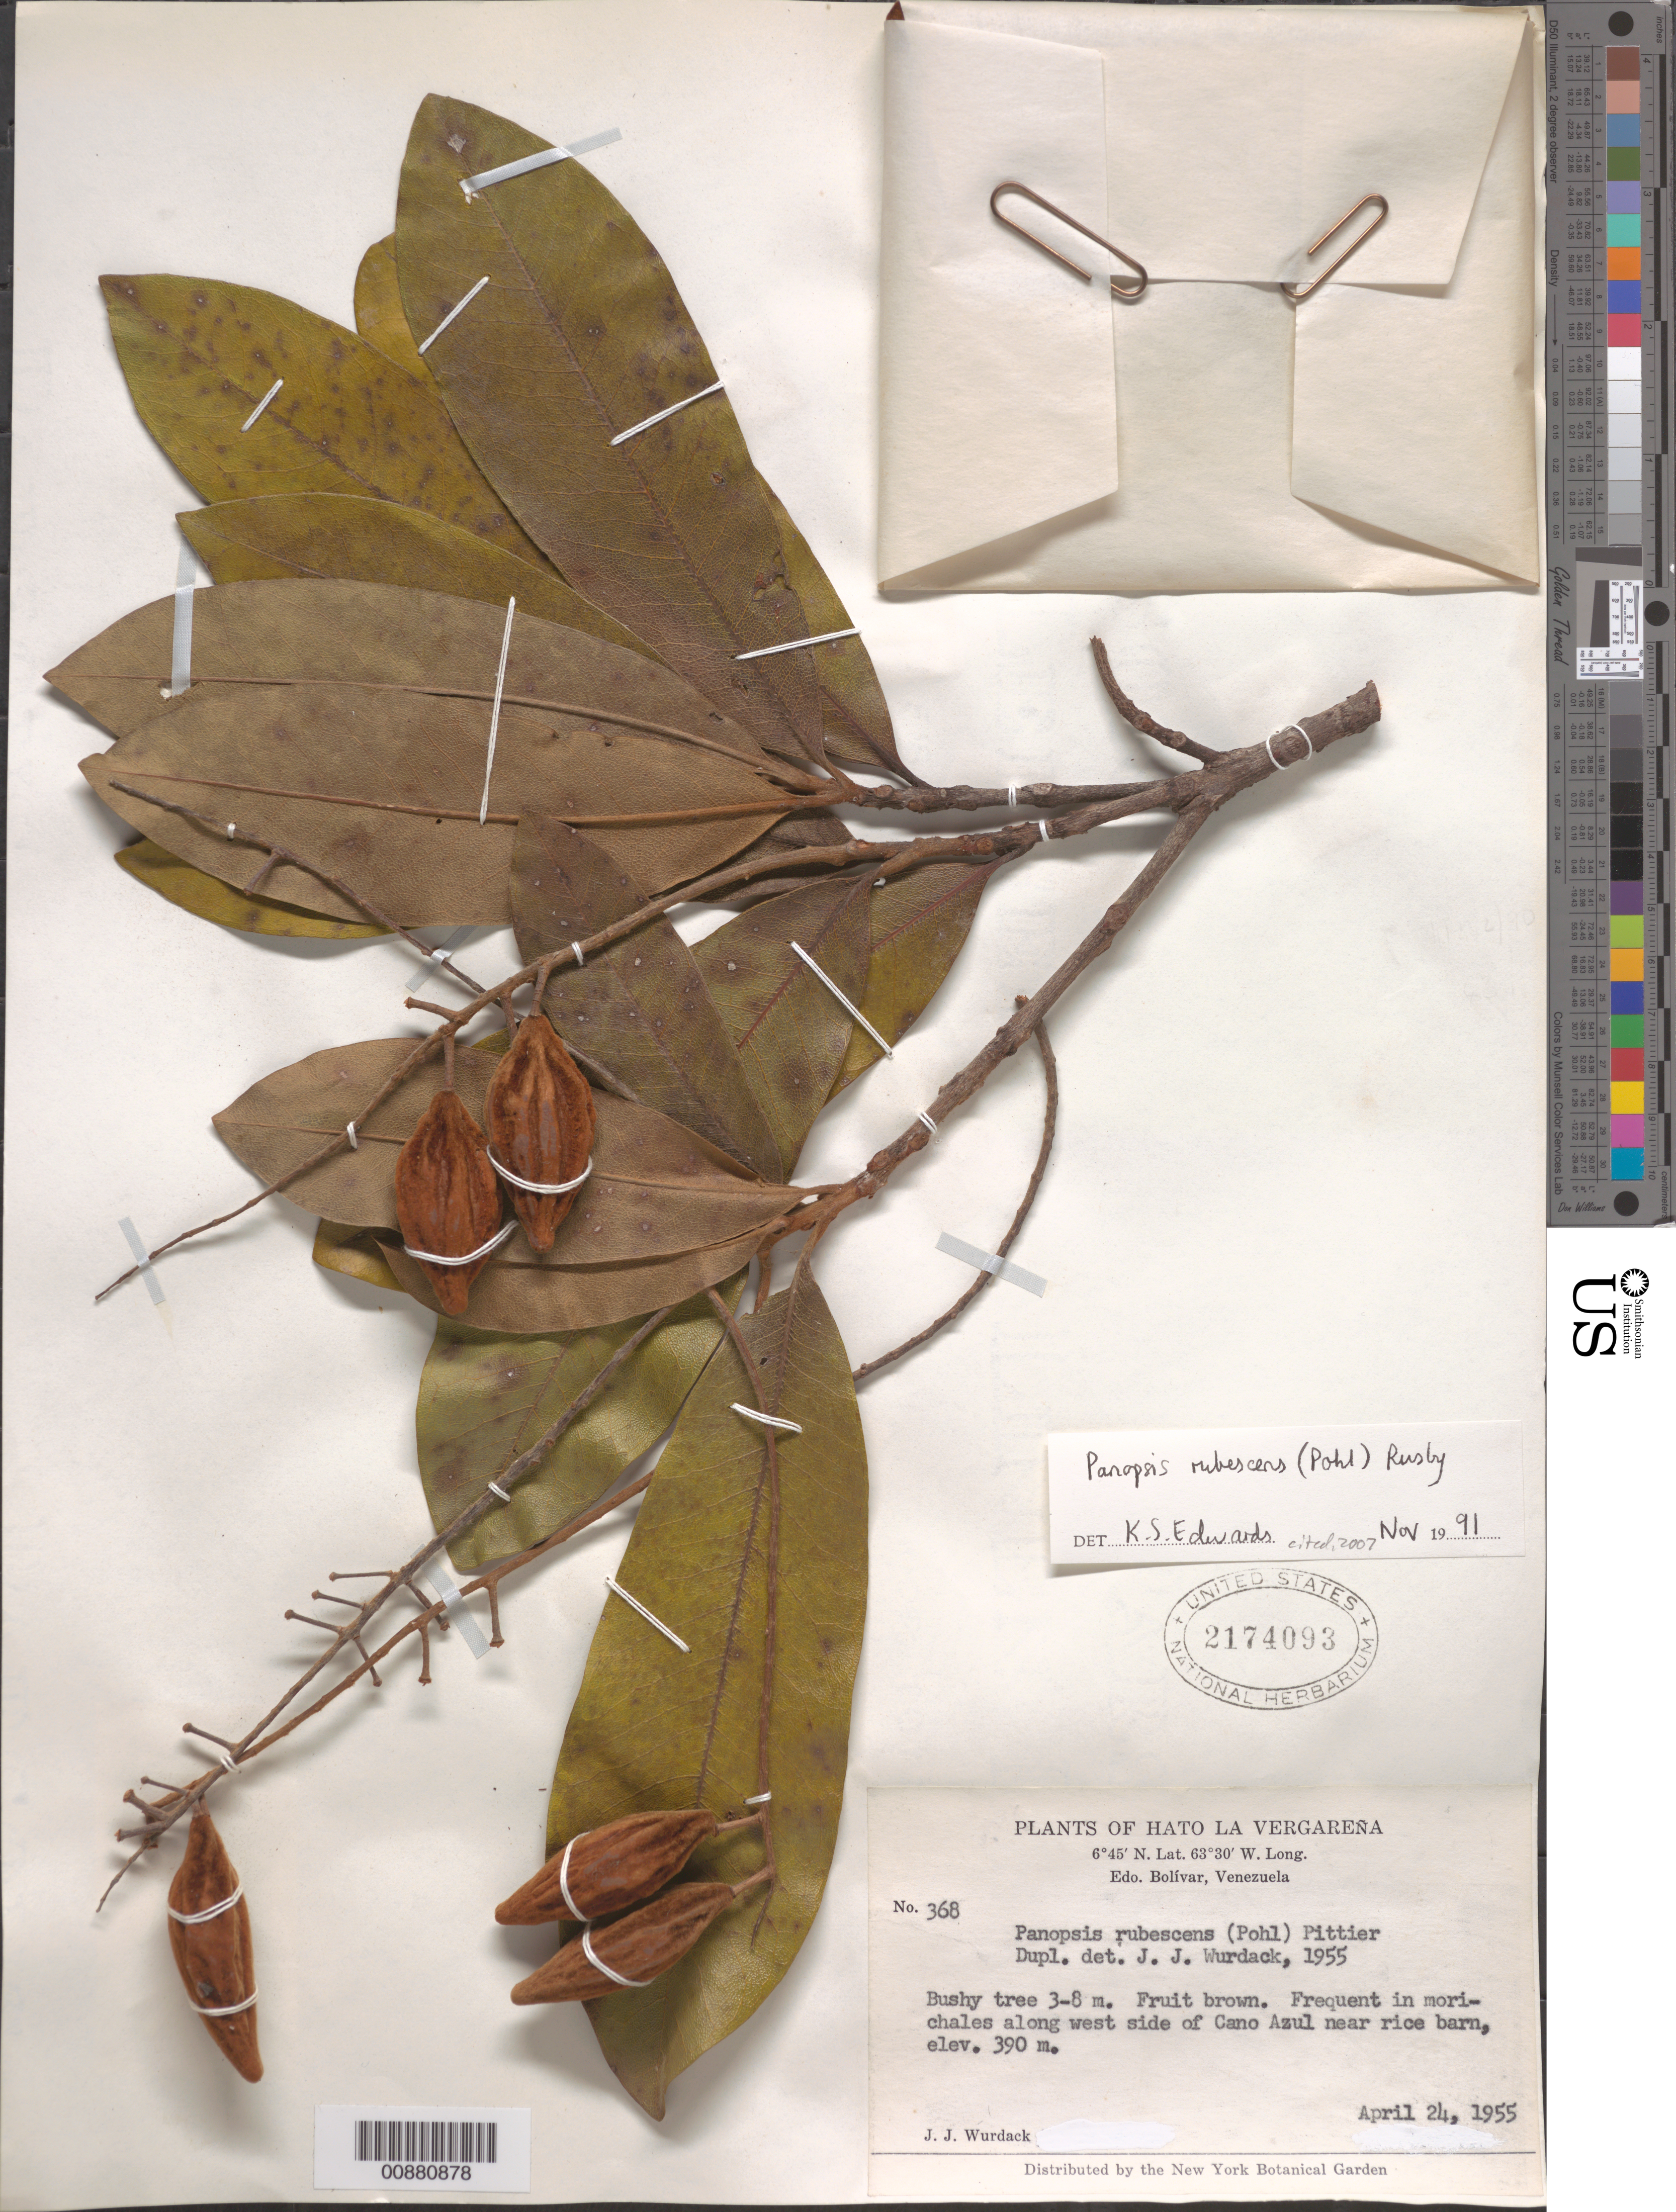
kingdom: Plantae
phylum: Tracheophyta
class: Magnoliopsida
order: Proteales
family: Proteaceae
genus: Panopsis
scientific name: Panopsis rubescens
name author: (Pohl) Pittier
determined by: Edwards, K. S.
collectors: J. J. Wurdack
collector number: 368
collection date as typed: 24-Apr-55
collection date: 1955-04-24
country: Venezuela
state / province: Bolívar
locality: Caño Azul, W side, near rice barn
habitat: Morichals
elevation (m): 390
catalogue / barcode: US 2174093